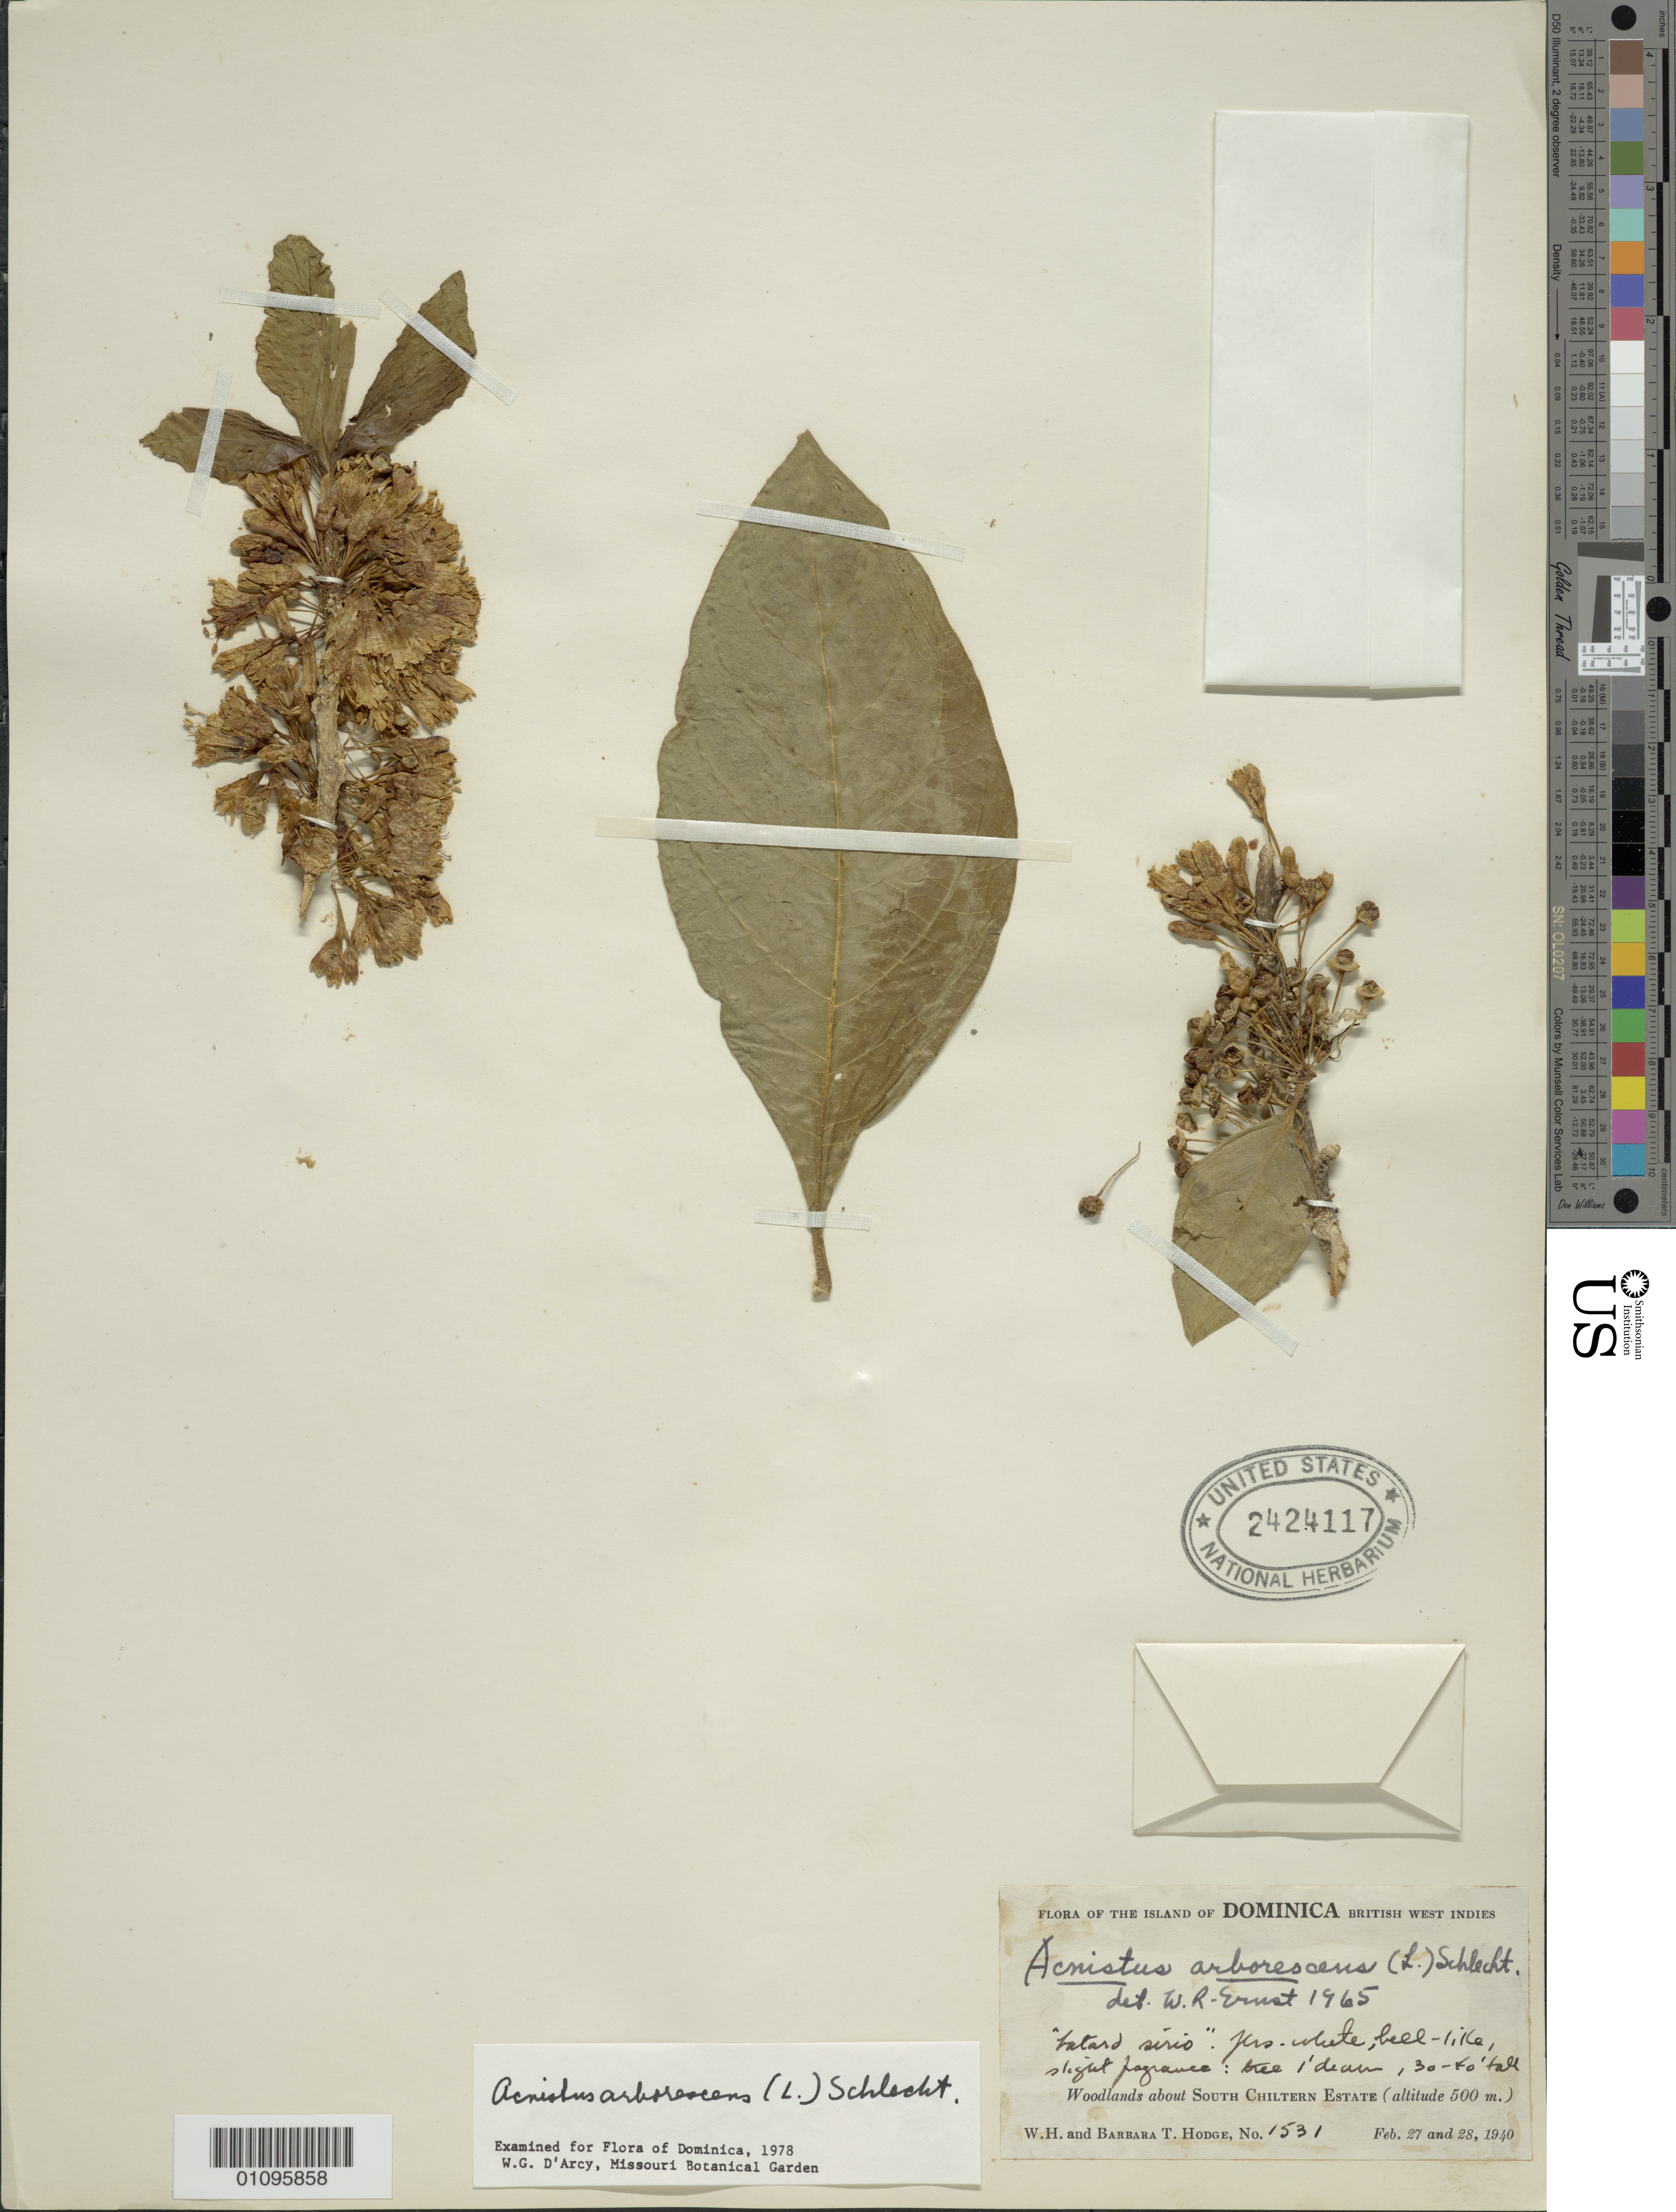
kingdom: Plantae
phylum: Tracheophyta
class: Magnoliopsida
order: Solanales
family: Solanaceae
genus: Acnistus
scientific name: Acnistus arborescens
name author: (L.) Schltdl.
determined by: D'Arcy, W. G.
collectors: W. Hodge & B. Hodge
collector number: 1531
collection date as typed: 27 Feb 1940 and 28 Feb 1940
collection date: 1940-02-27,1940-02-28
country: Dominica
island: Dominica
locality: South Chiltern Estate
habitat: Woodlands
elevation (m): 500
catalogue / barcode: US 2424117